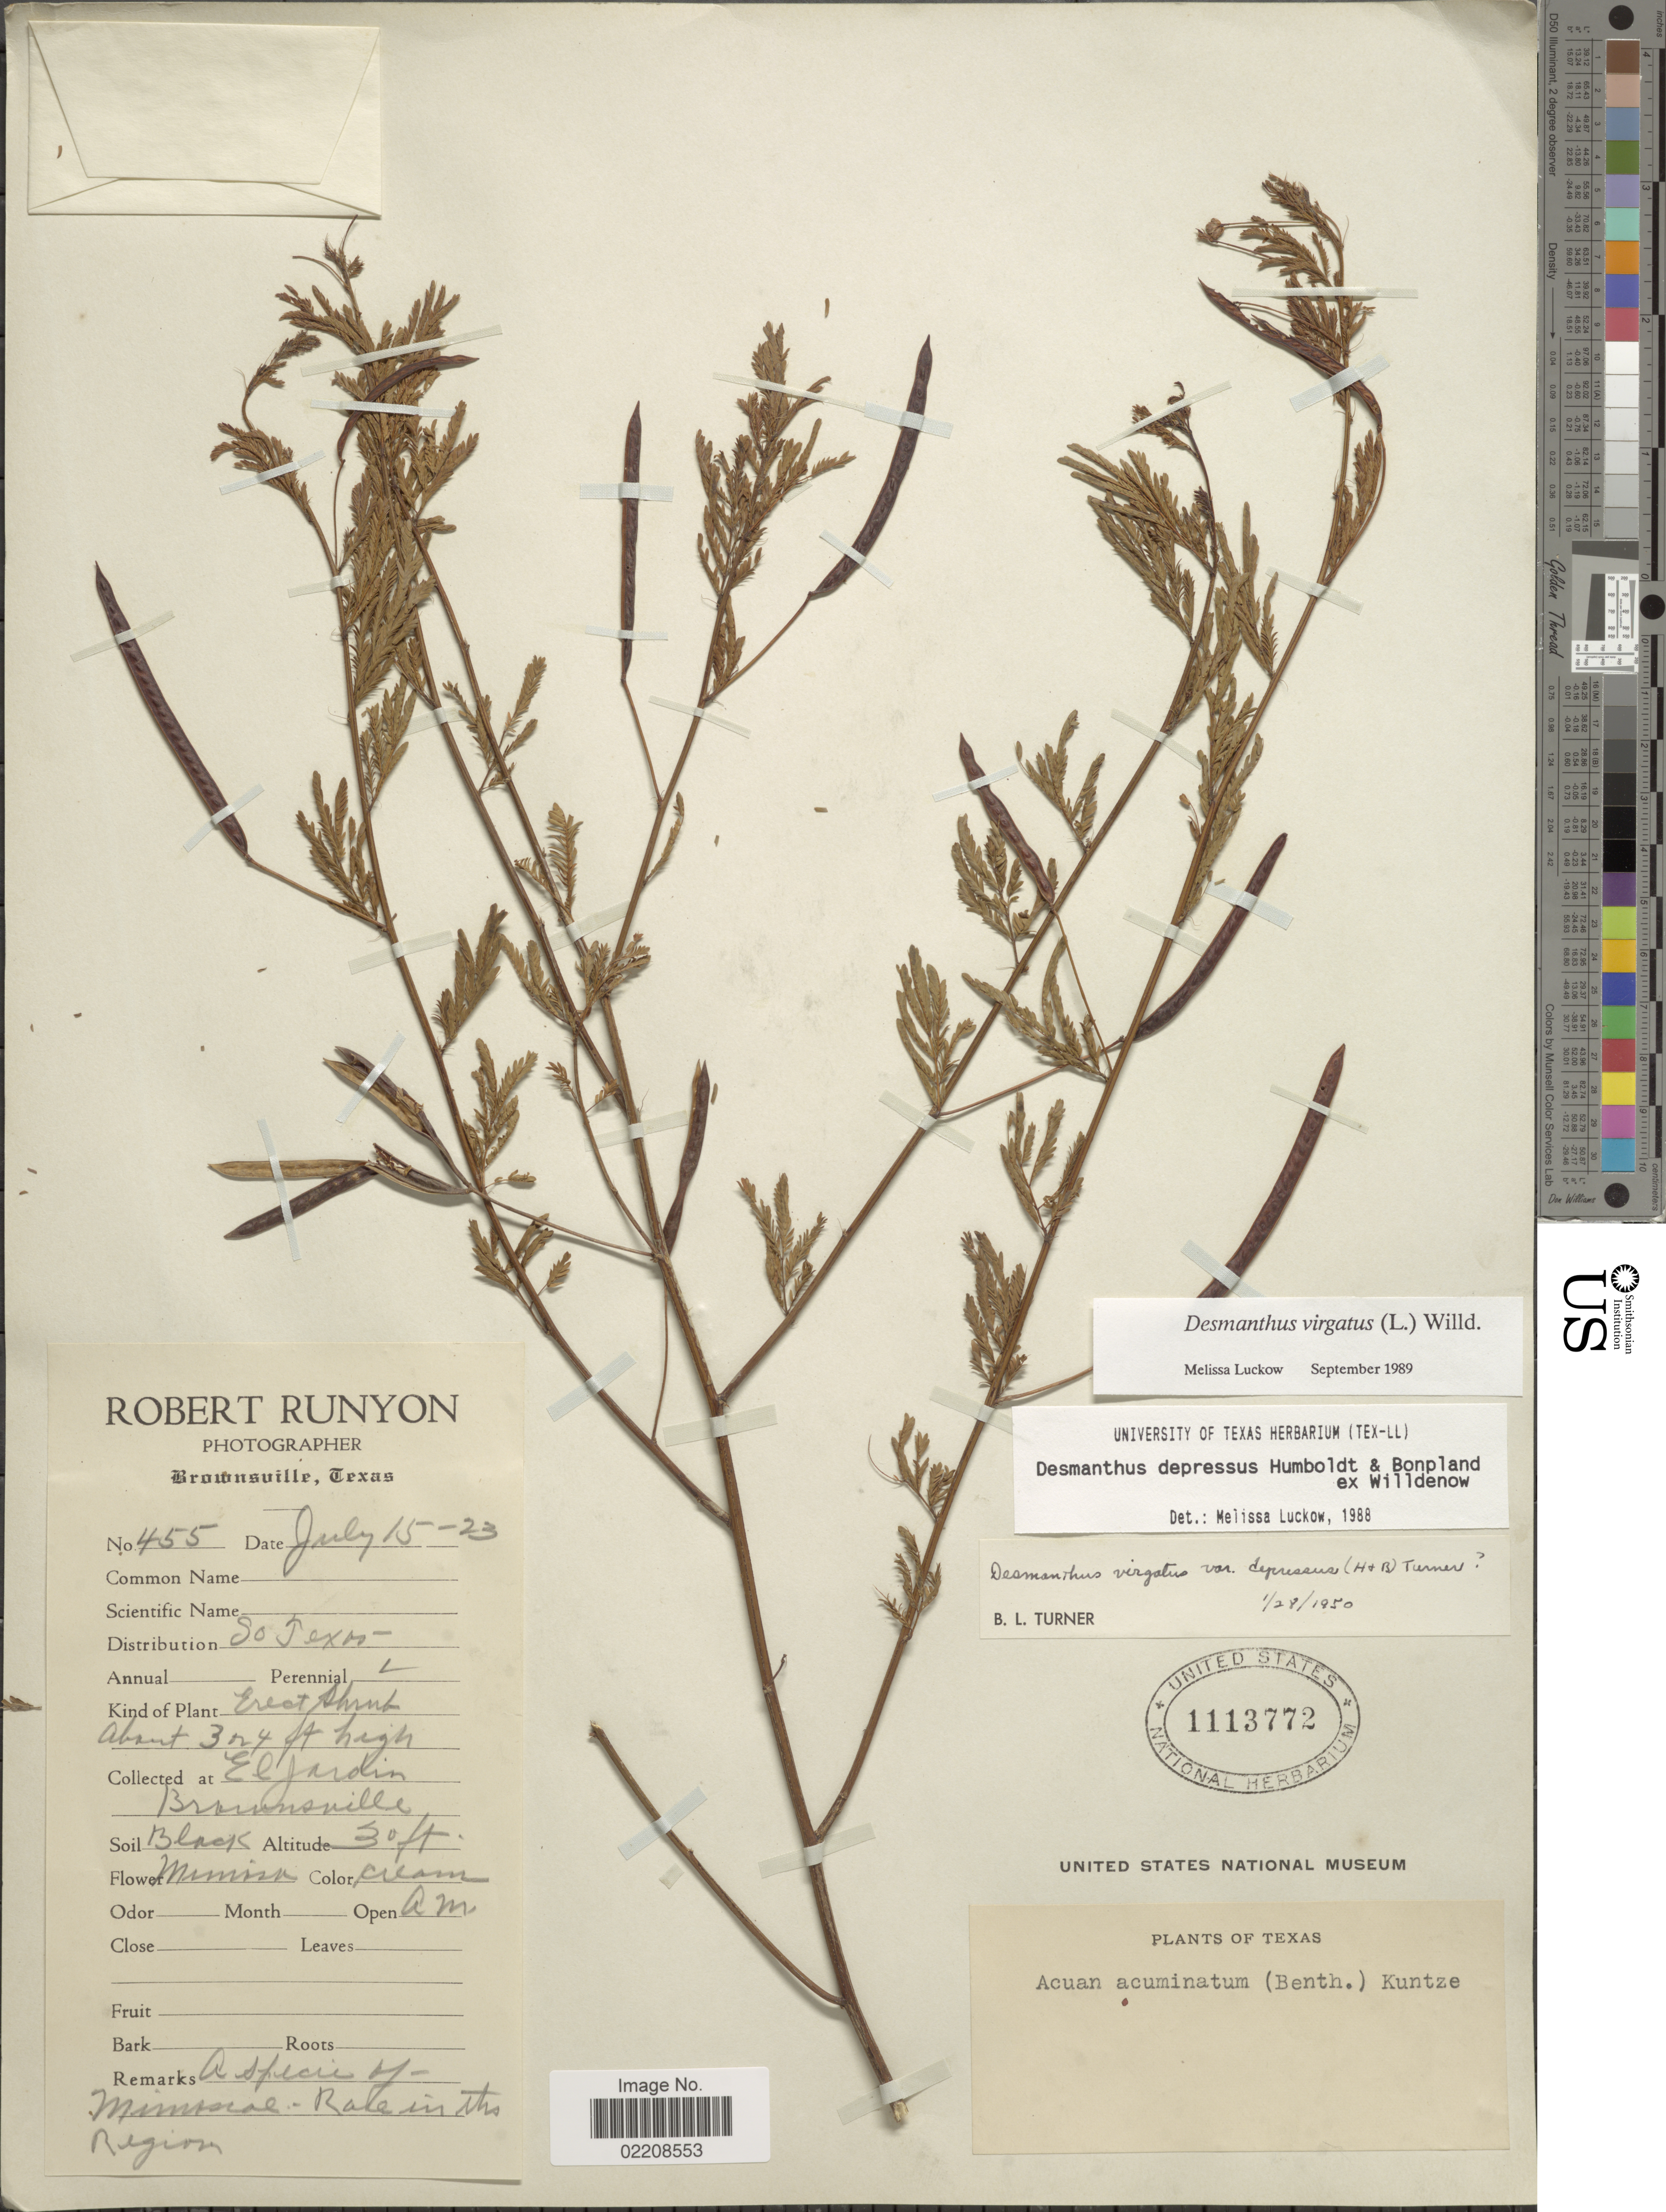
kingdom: Plantae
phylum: Tracheophyta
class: Magnoliopsida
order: Fabales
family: Fabaceae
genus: Desmanthus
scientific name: Desmanthus virgatus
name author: (L.) Willd.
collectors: R. Runyon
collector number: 455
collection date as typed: Transcribed d/m/y: 15/7/23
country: United States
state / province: Texas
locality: El Jardin, Brownsville.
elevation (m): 9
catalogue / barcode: US 1113772